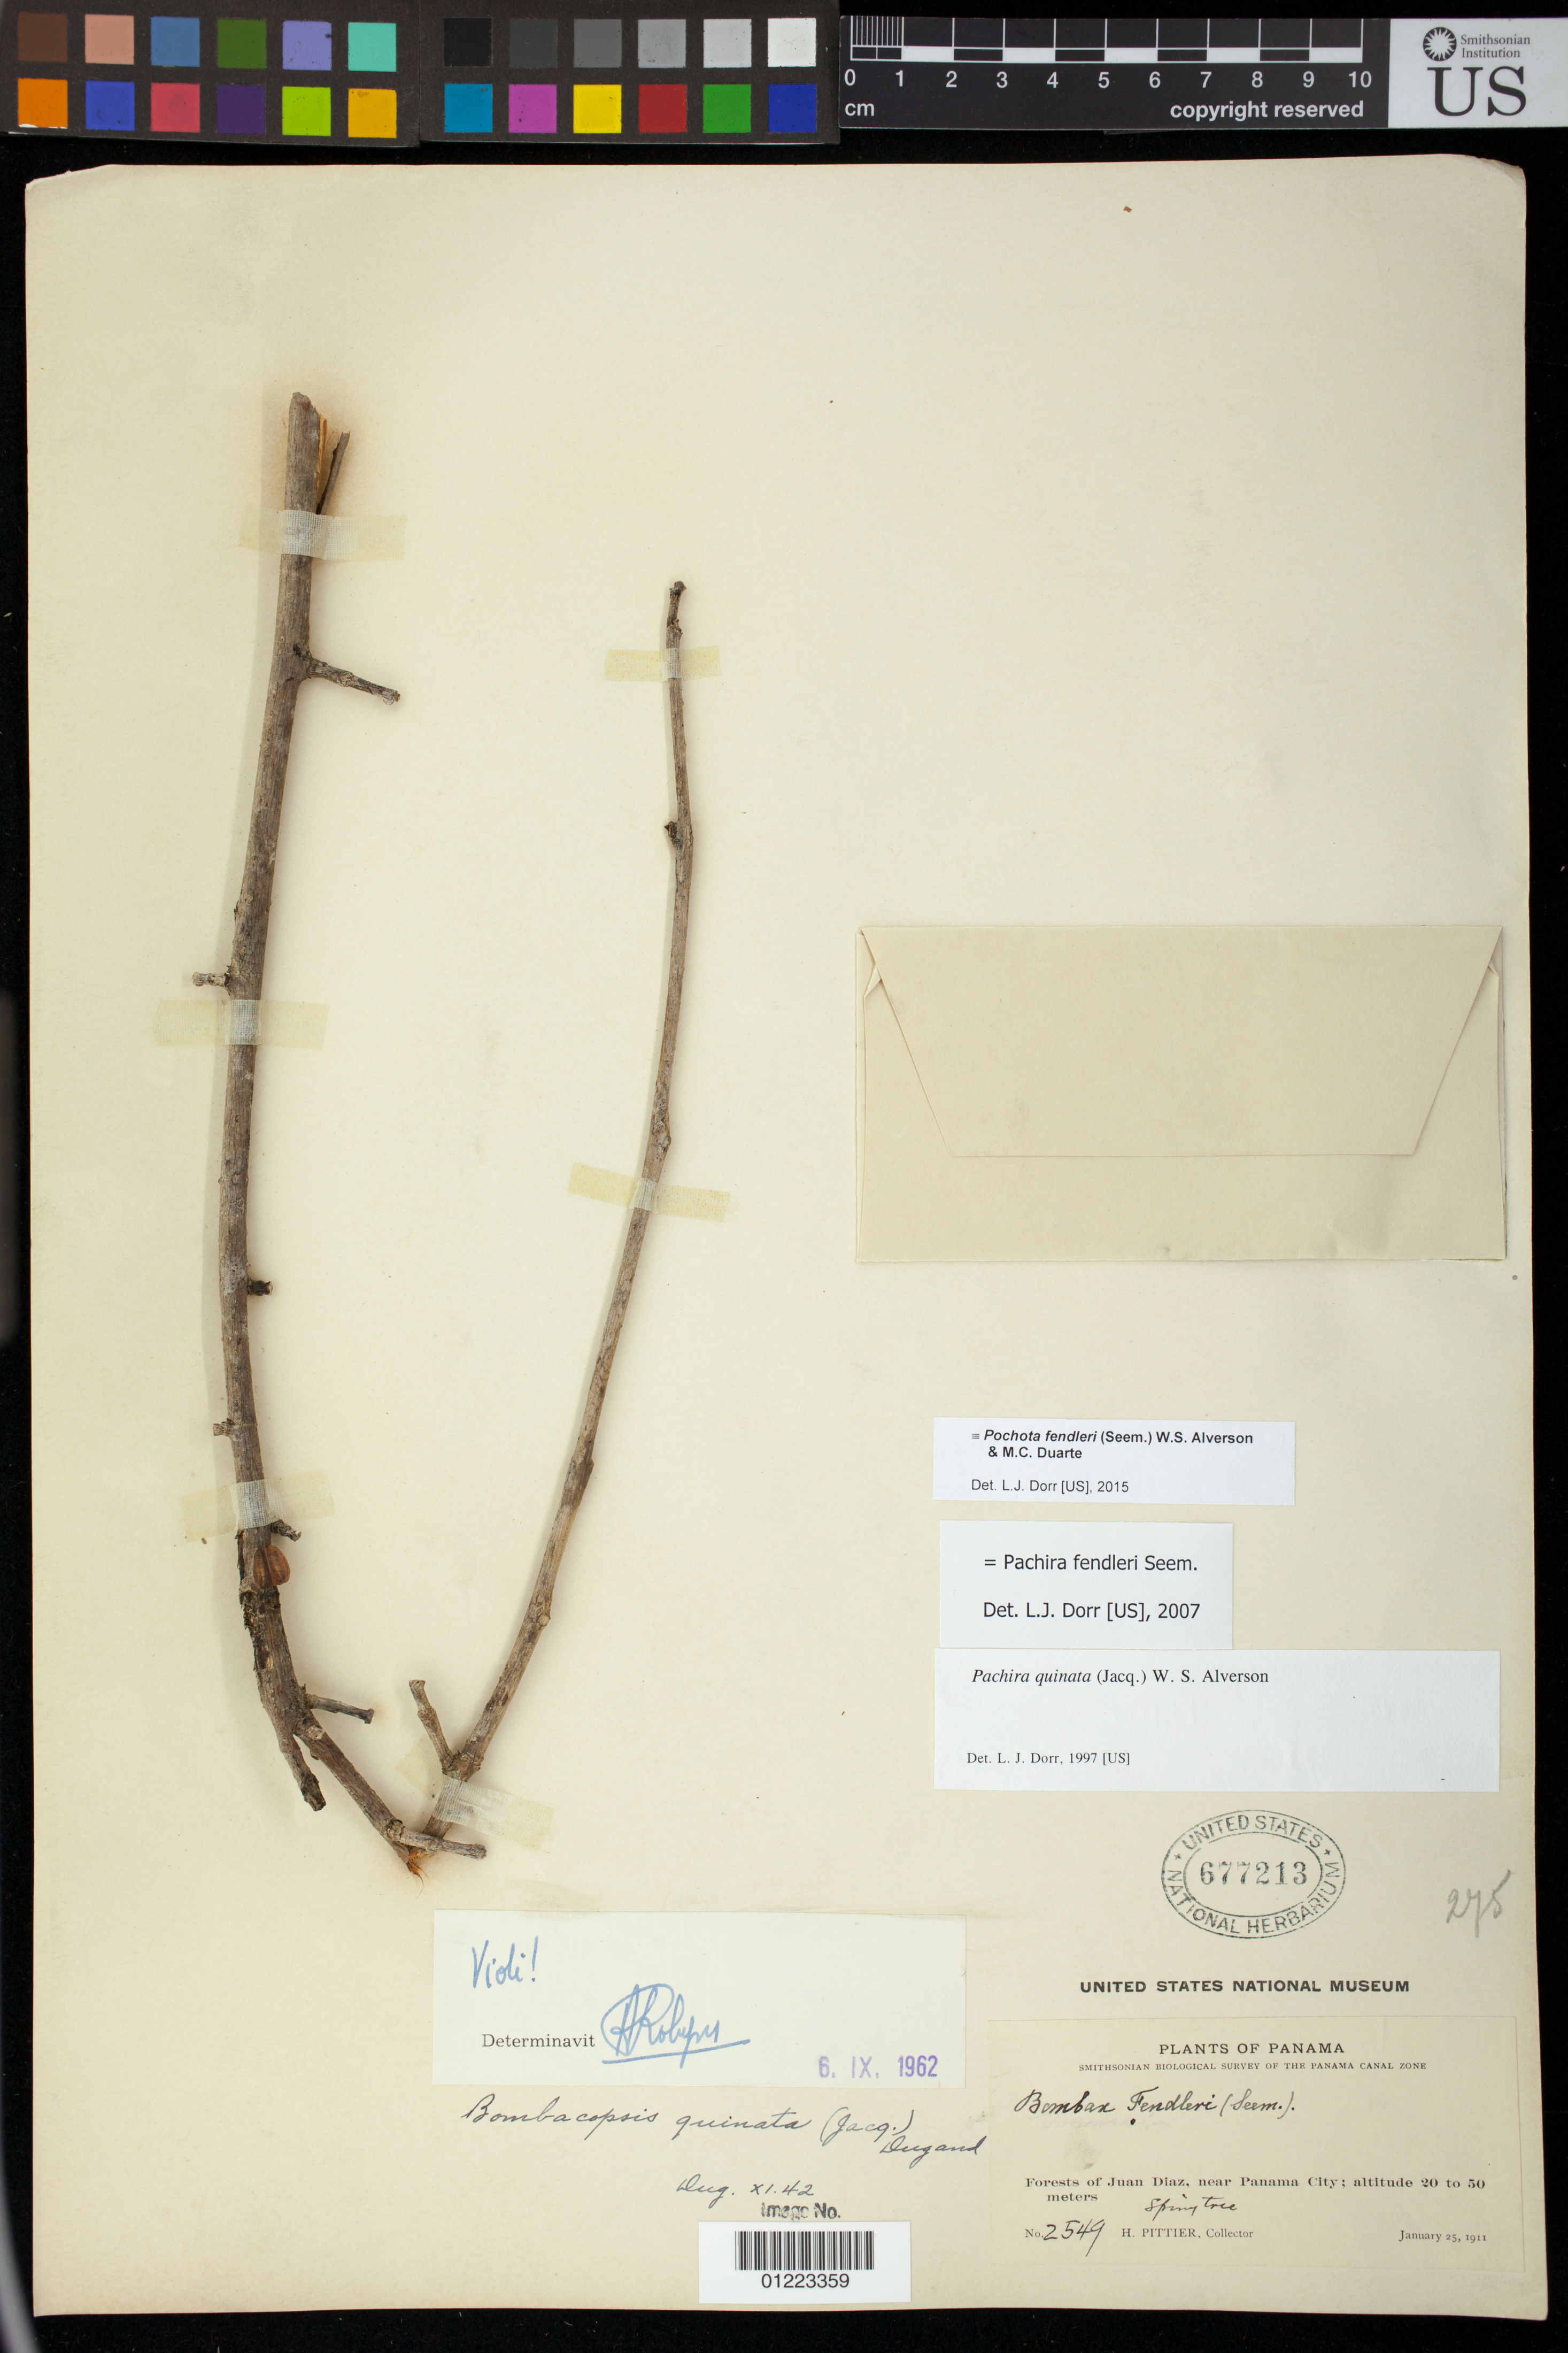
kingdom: Plantae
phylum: Tracheophyta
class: Magnoliopsida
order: Malvales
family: Malvaceae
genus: Pochota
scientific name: Pochota fendleri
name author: (Seem.) W.S. Alverson & M.C. Duarte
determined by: Dorr, L. J., (BOT), Smithsonian Institution - National Museum of Natural History (UNITED STATES)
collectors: H. F. Pittier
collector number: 2549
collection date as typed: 1/25/1911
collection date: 1911-01-25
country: Panama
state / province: Panamá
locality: Forests of Juan Diaz, near Panama City. Spring tree.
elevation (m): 20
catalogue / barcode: US 677213